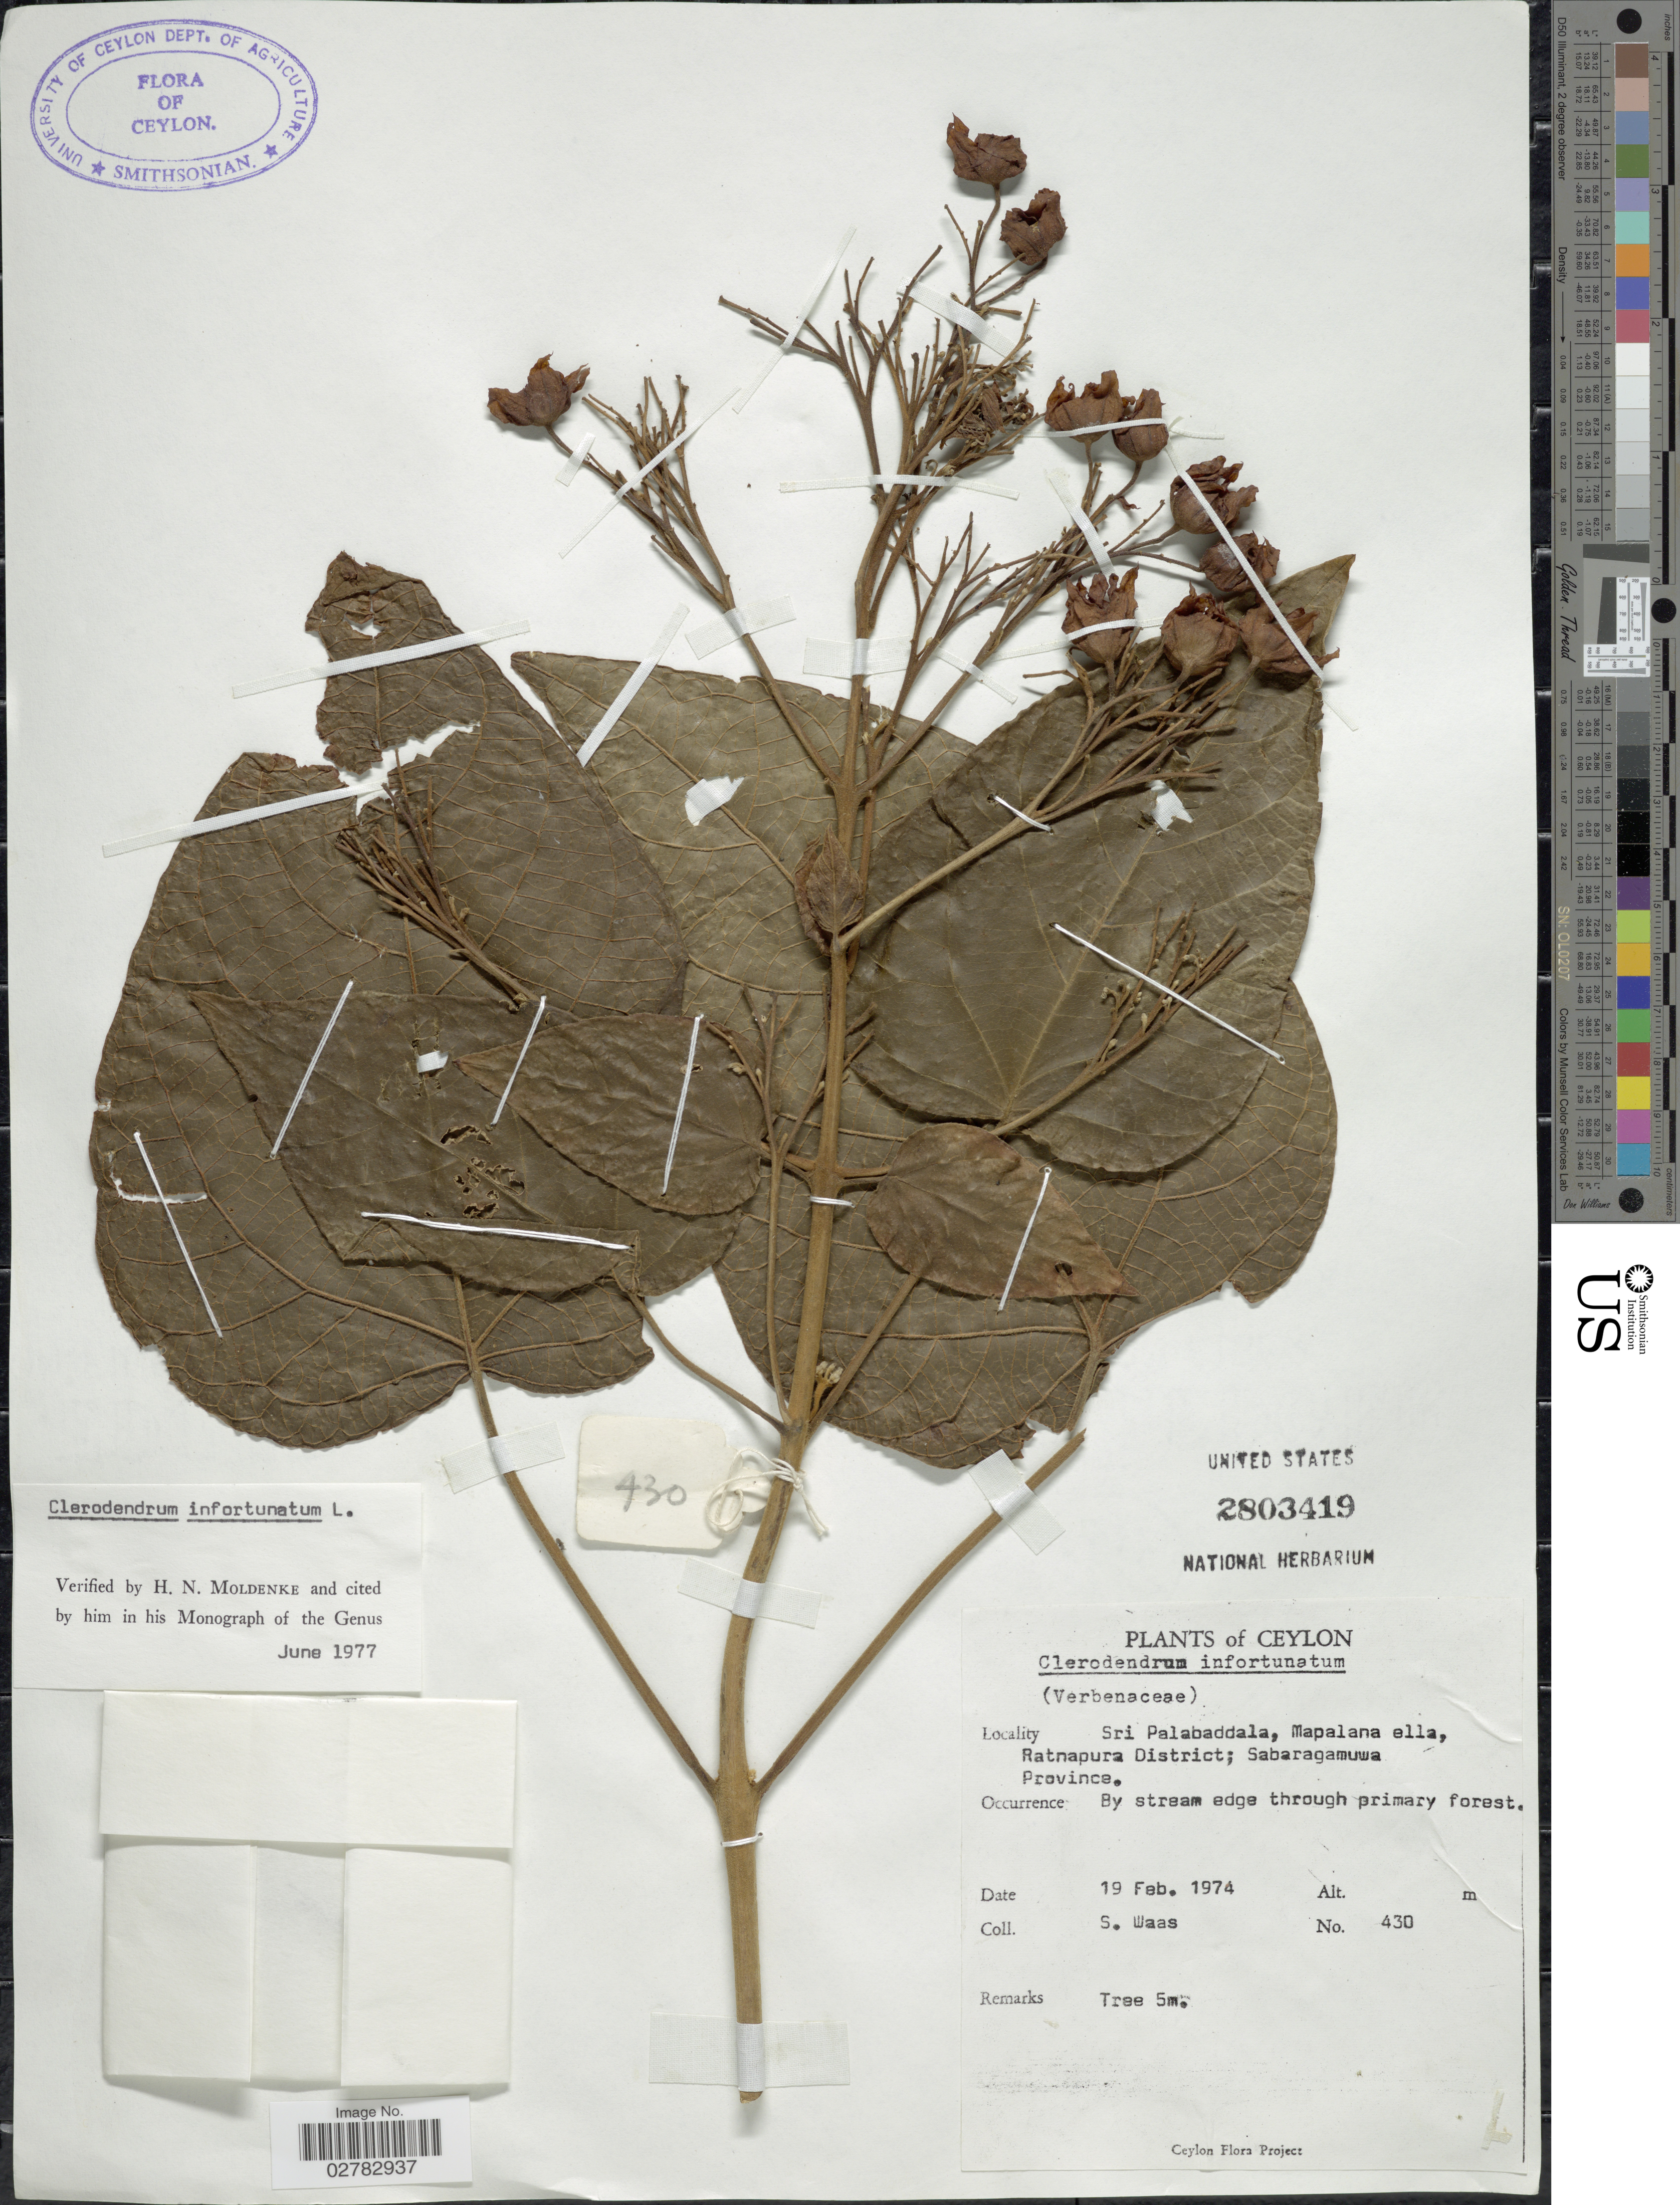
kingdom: Plantae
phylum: Tracheophyta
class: Magnoliopsida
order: Lamiales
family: Lamiaceae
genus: Clerodendrum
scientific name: Clerodendrum infortunatum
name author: L.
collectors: S. Waas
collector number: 430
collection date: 1974-02-19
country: Sri Lanka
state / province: Sabaragamuwa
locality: Ceylon. Sri Palabaddala, Mapalana ella, Ratnapura District.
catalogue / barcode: US 2803419